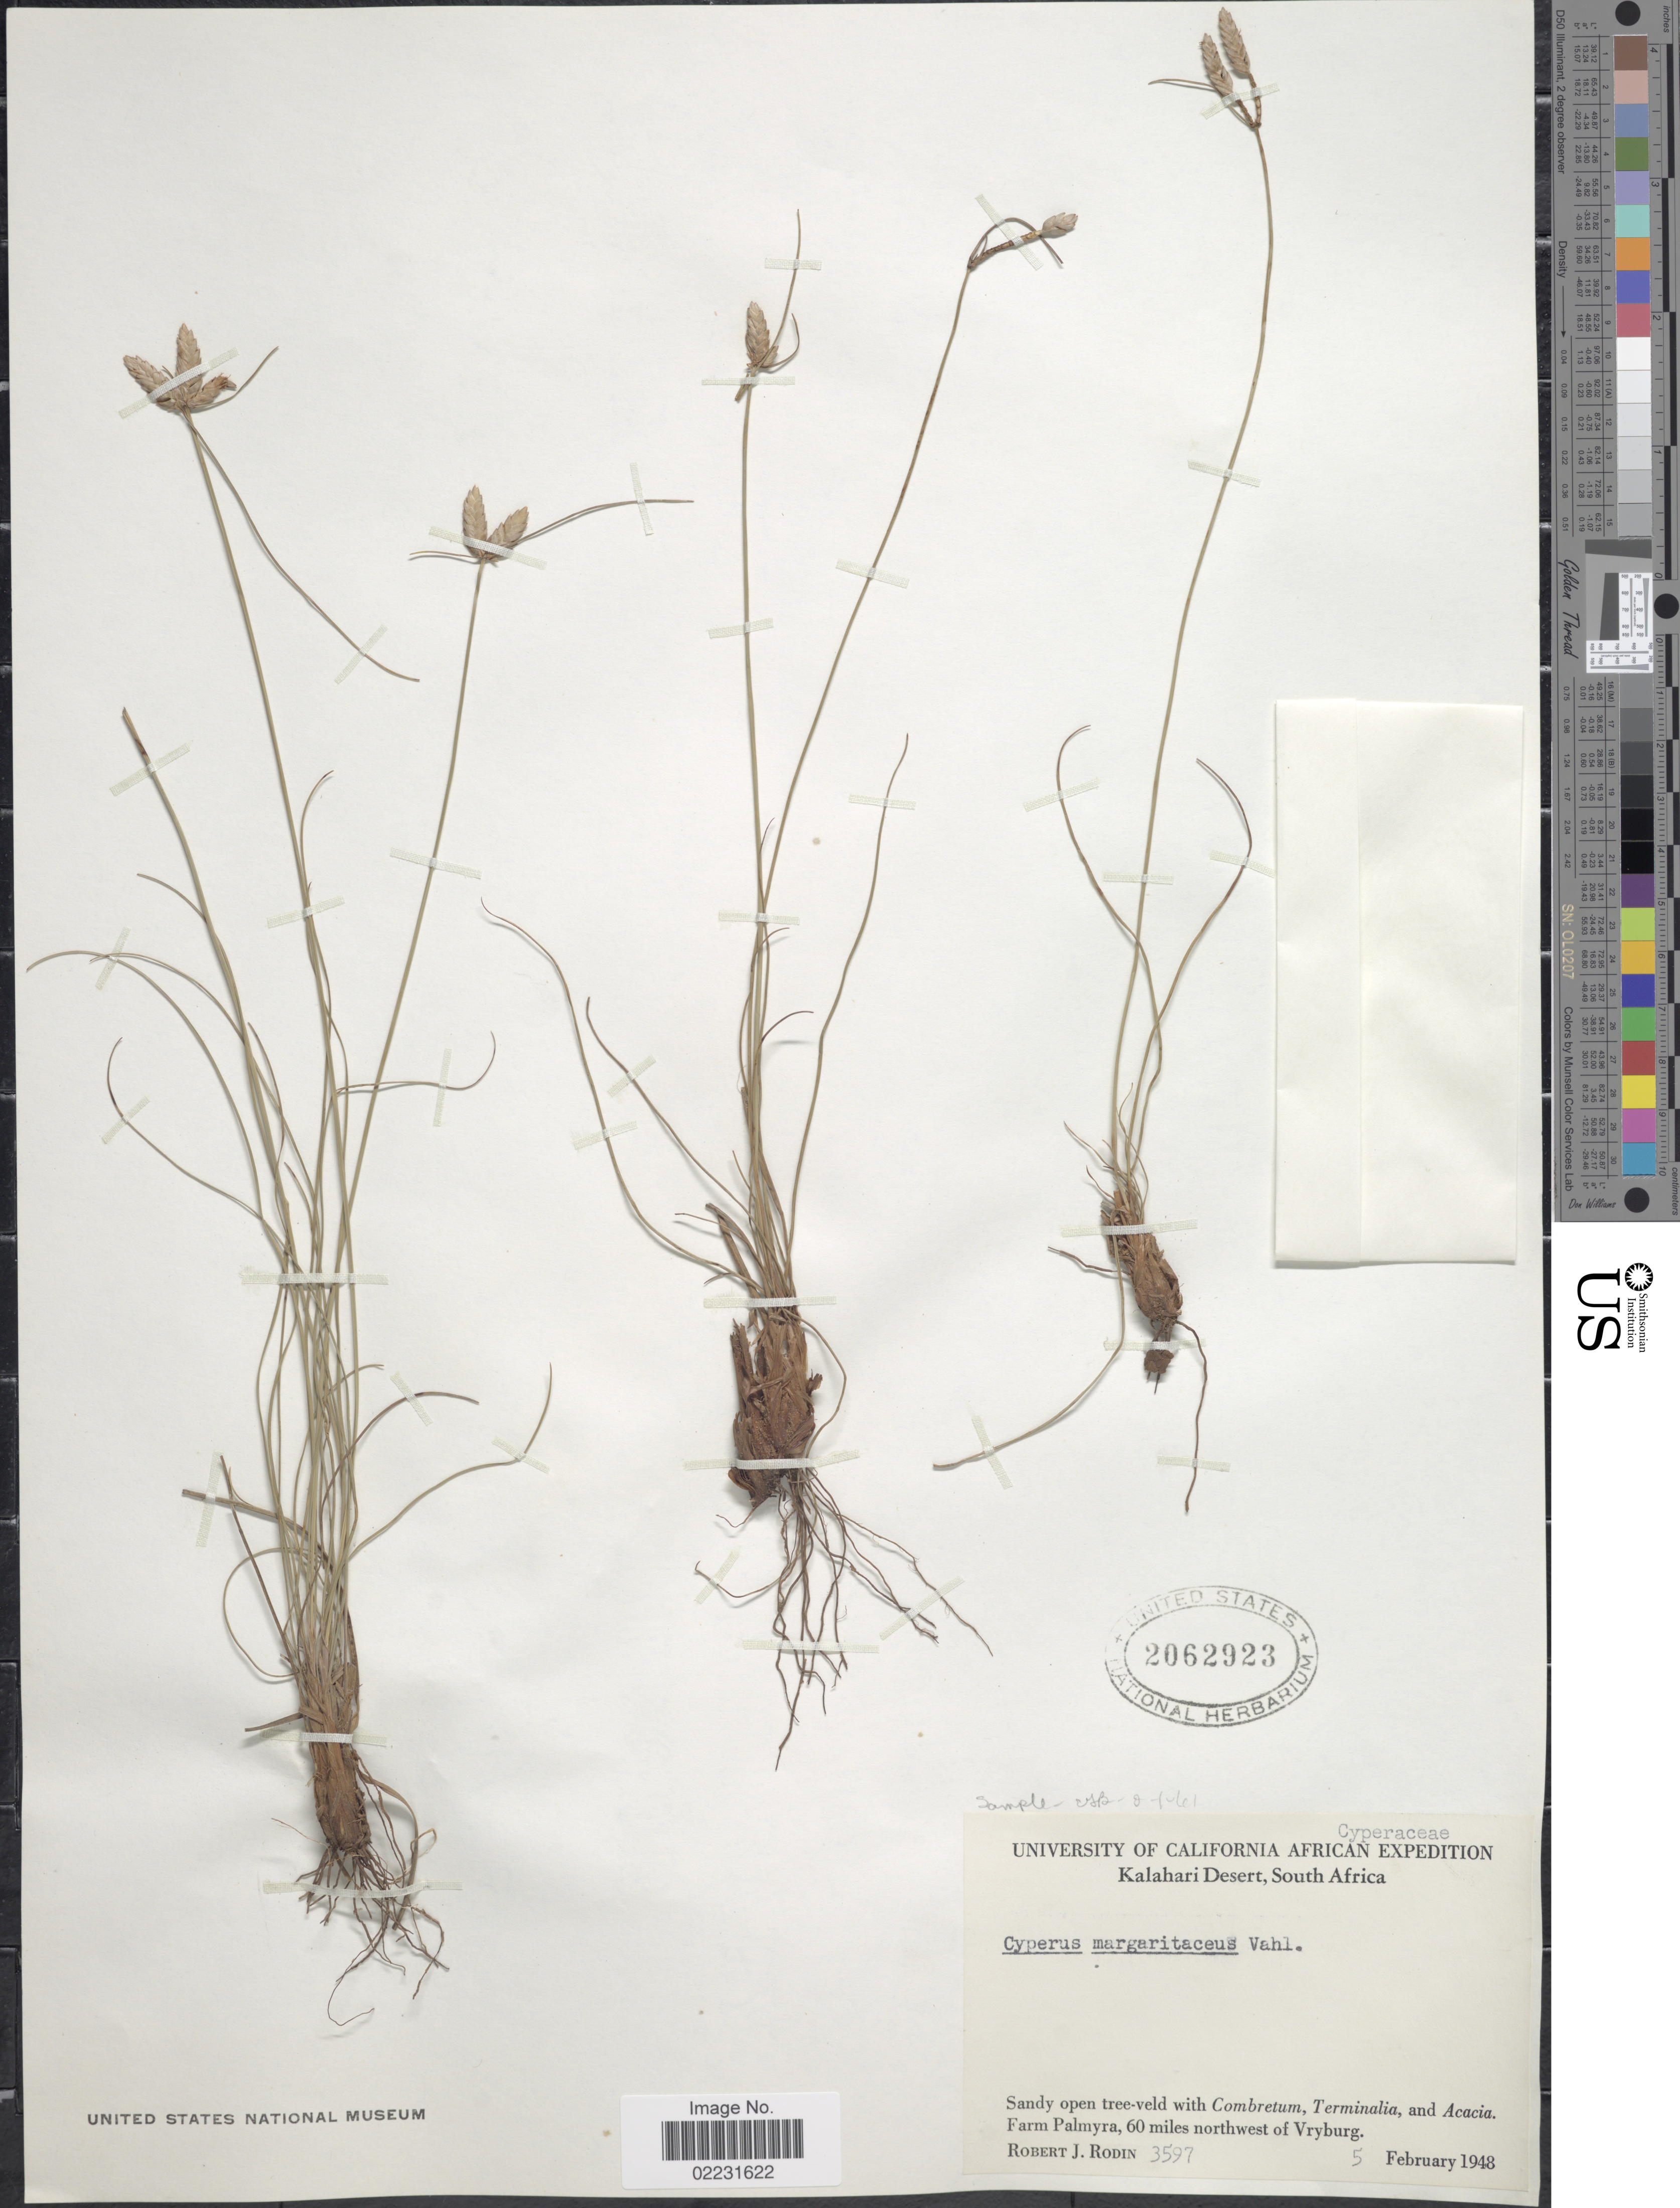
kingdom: Plantae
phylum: Tracheophyta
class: Liliopsida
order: Poales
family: Cyperaceae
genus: Cyperus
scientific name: Cyperus margaritaceus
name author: Vahl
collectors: R. J. Rodin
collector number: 3597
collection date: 1948-02-05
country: South Africa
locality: Kalahari Desert, Farm Palmyra, 60 miles northwest of Vryburg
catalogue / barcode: US 2062923